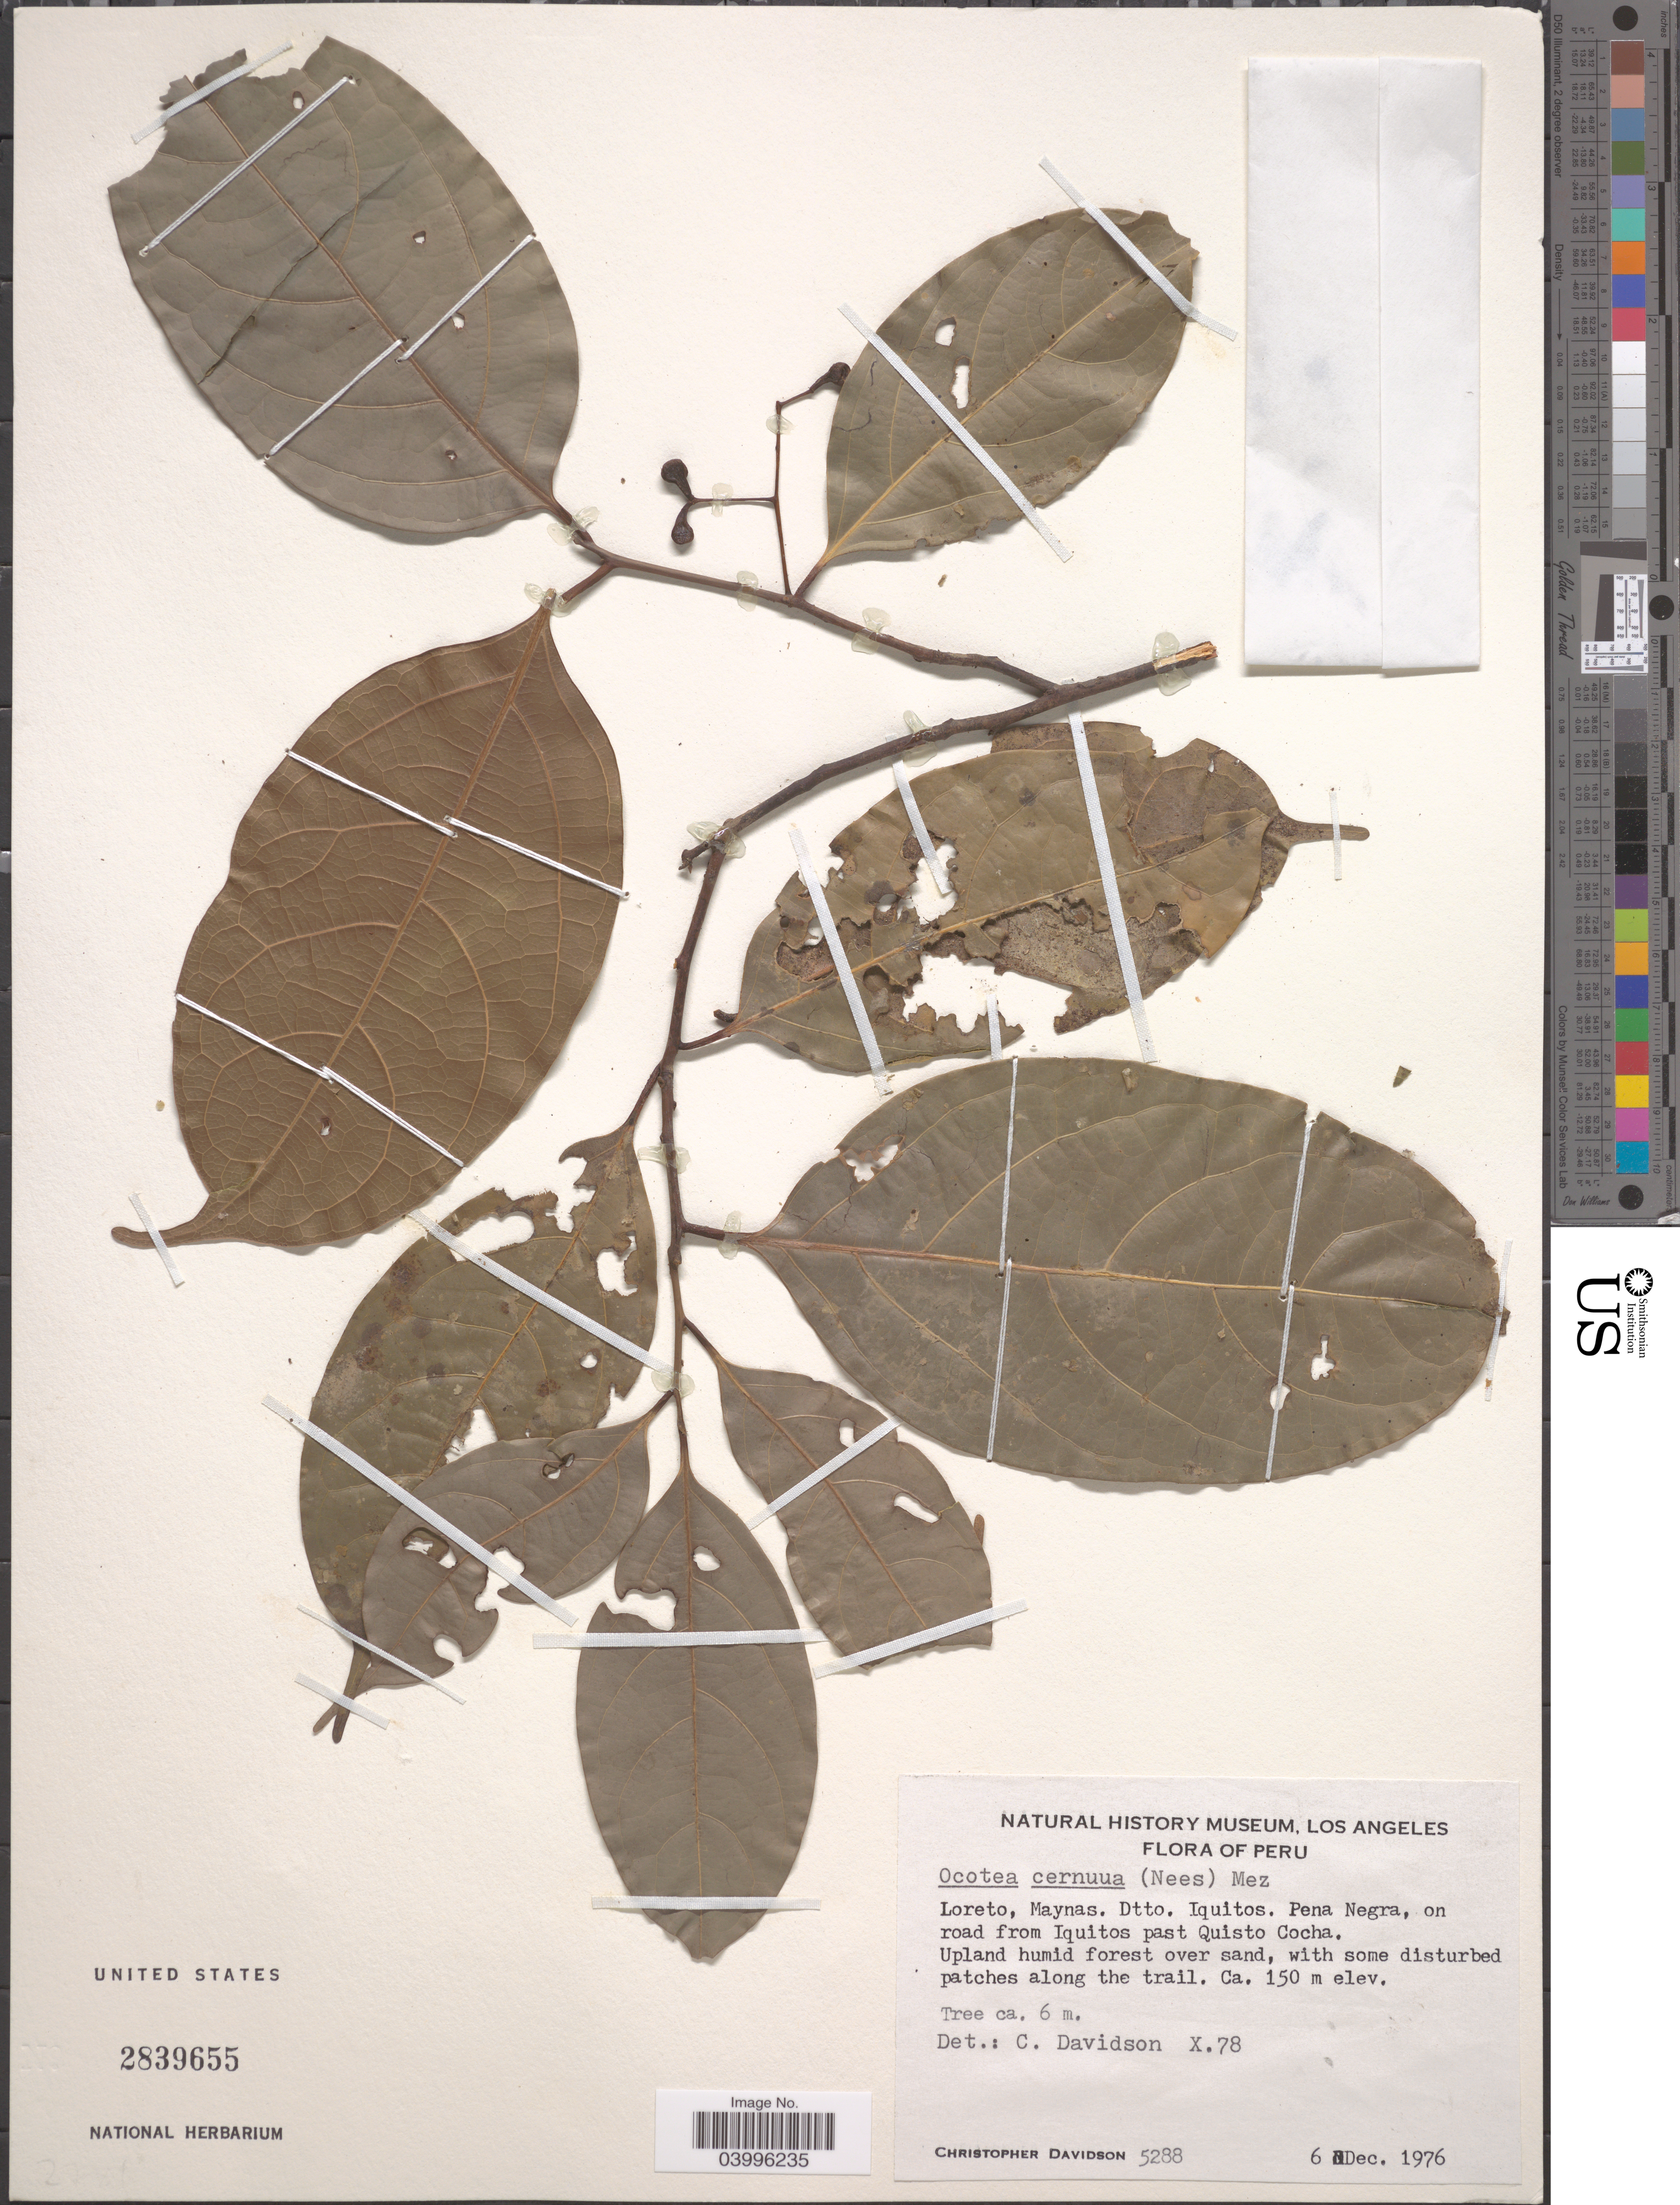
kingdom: Plantae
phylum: Tracheophyta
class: Magnoliopsida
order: Laurales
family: Lauraceae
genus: Ocotea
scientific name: Ocotea cernua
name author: (Nees) Mez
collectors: C. Davidson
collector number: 5288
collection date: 1976-12-06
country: Peru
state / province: Loreto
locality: Maynas. Dtto. Iquitos. Pena Negra, on road from Iquitos past Quisto Cocha.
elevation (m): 150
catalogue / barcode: US 2839655